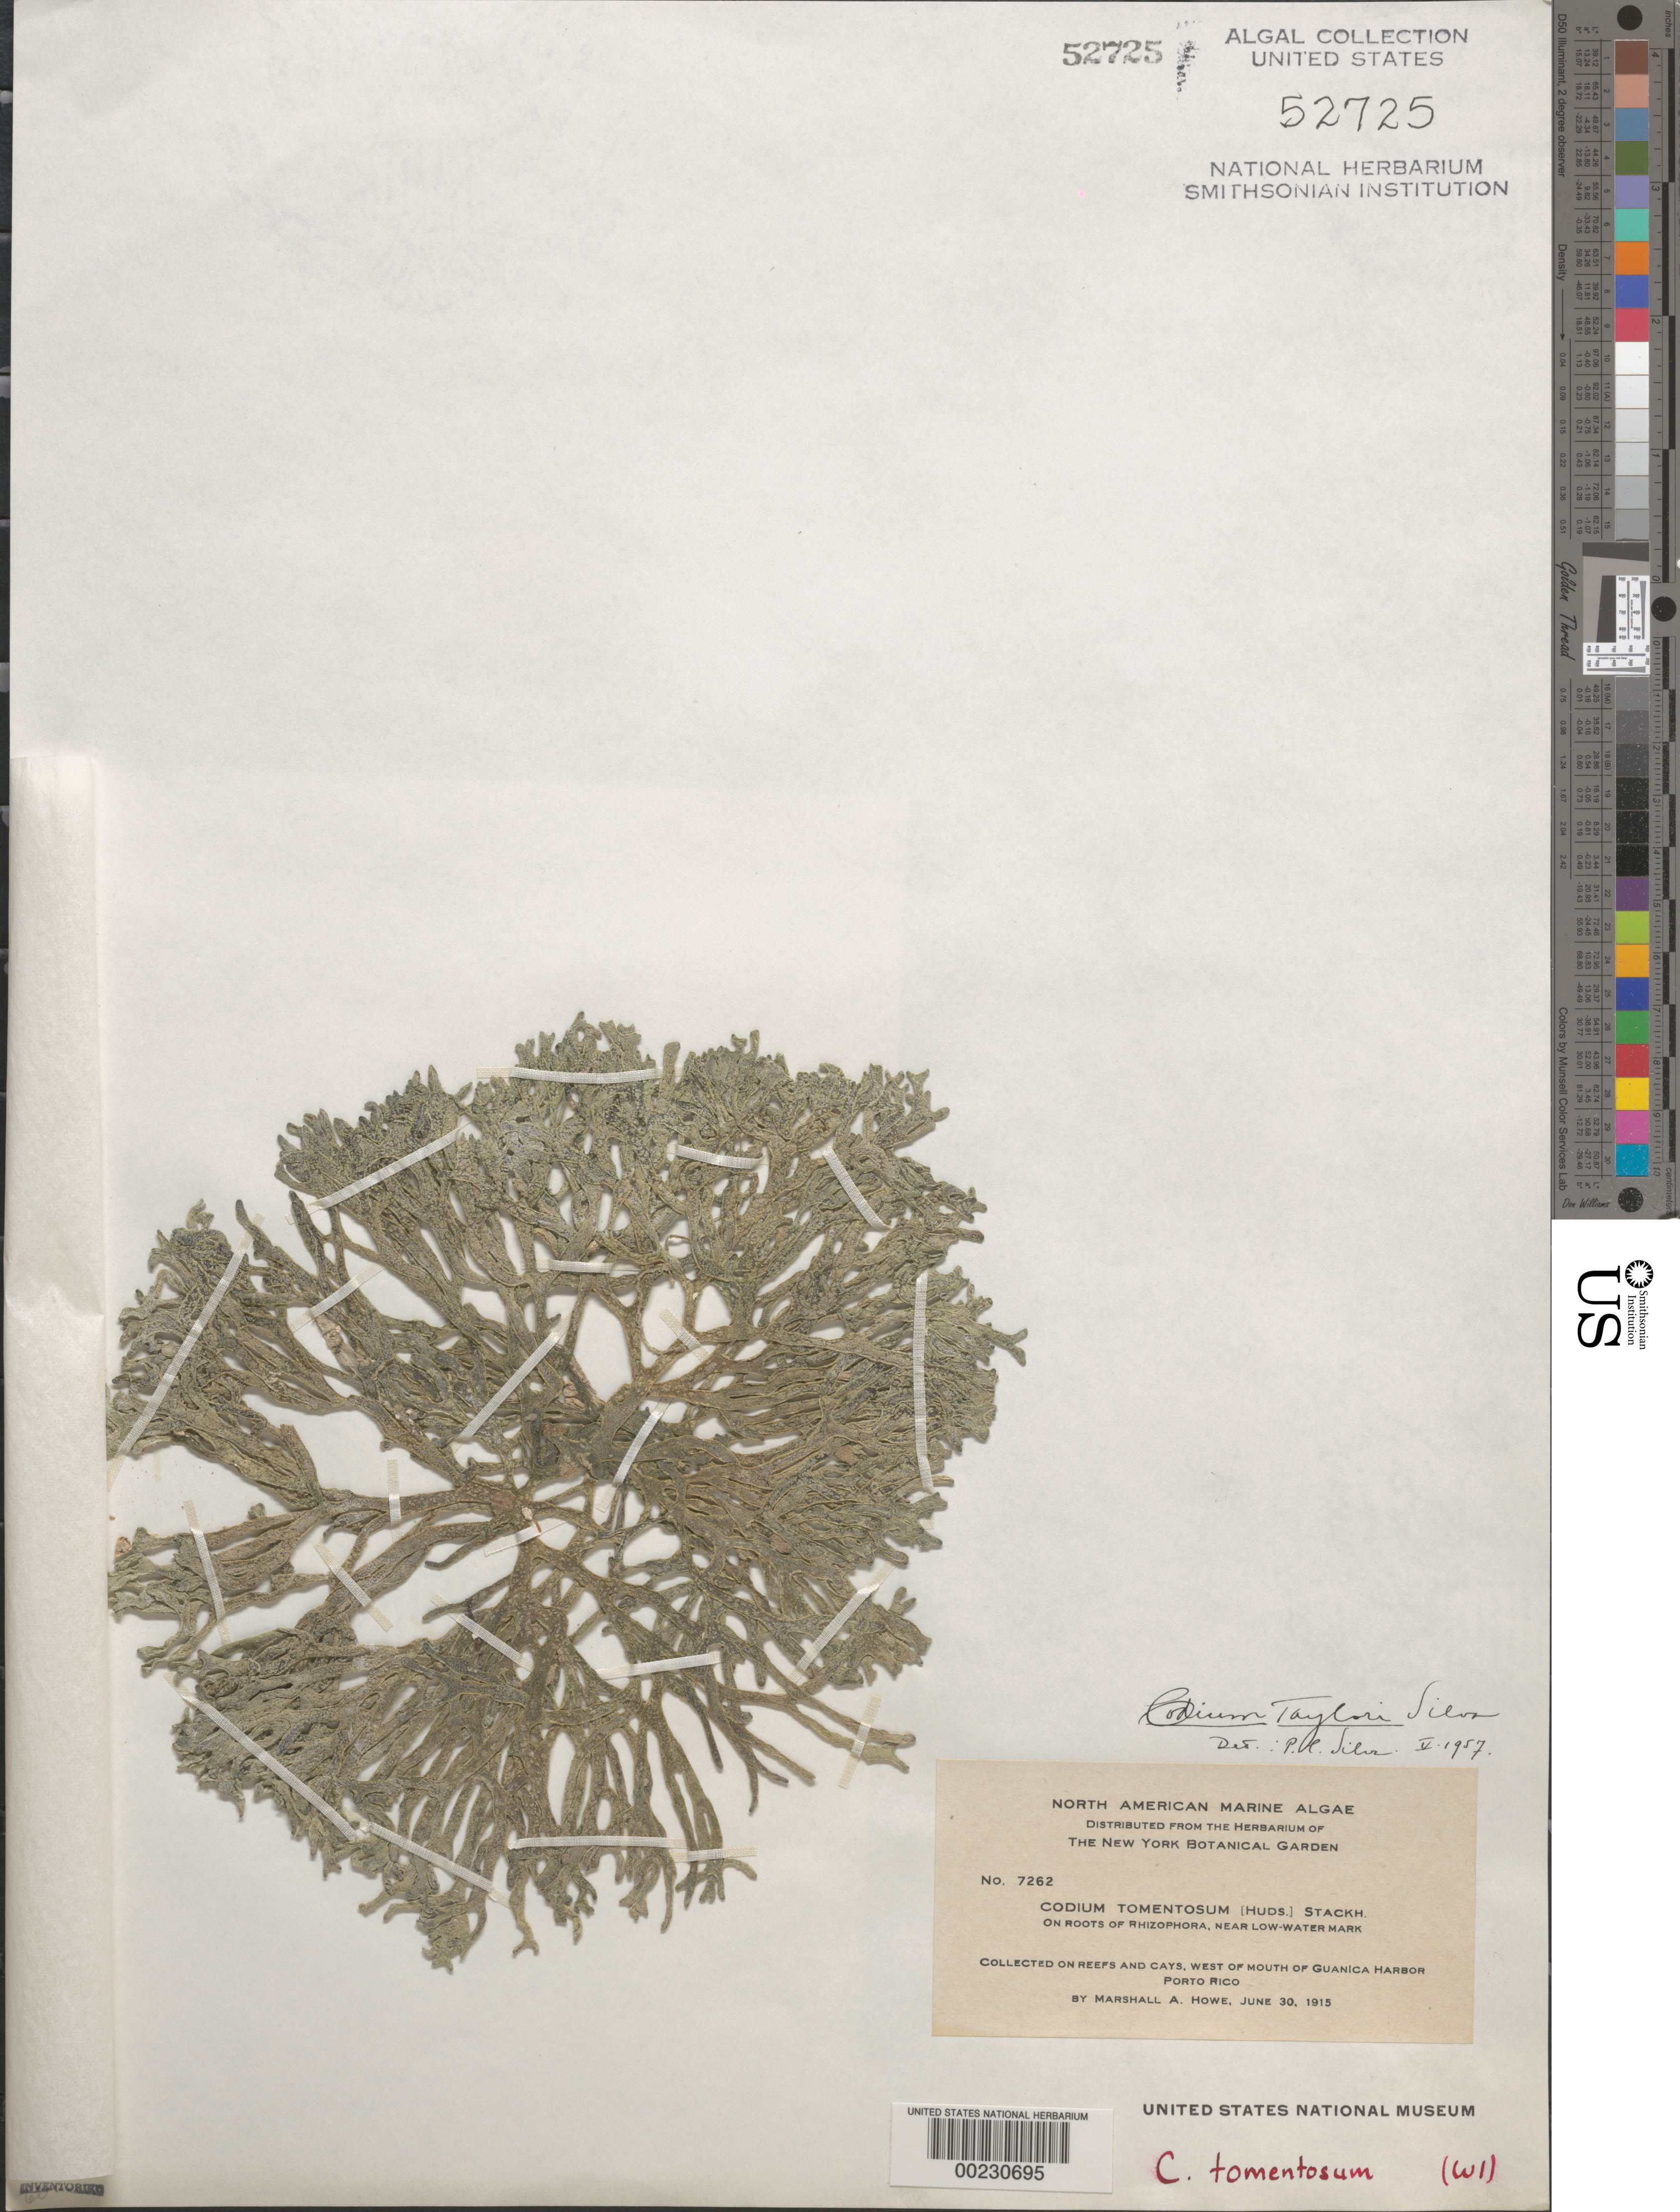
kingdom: Plantae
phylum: Chlorophyta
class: Ulvophyceae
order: Bryopsidales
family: Codiaceae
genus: Codium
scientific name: Codium taylorii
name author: P.C. Silva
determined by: Silva, P. C.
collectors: M. A. Howe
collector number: MAH 7262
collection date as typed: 30 Jun 1915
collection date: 1915-06-30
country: Puerto Rico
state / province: Guanica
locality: Reefs and cays west of Guanica Harbor mouth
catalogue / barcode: US 52725